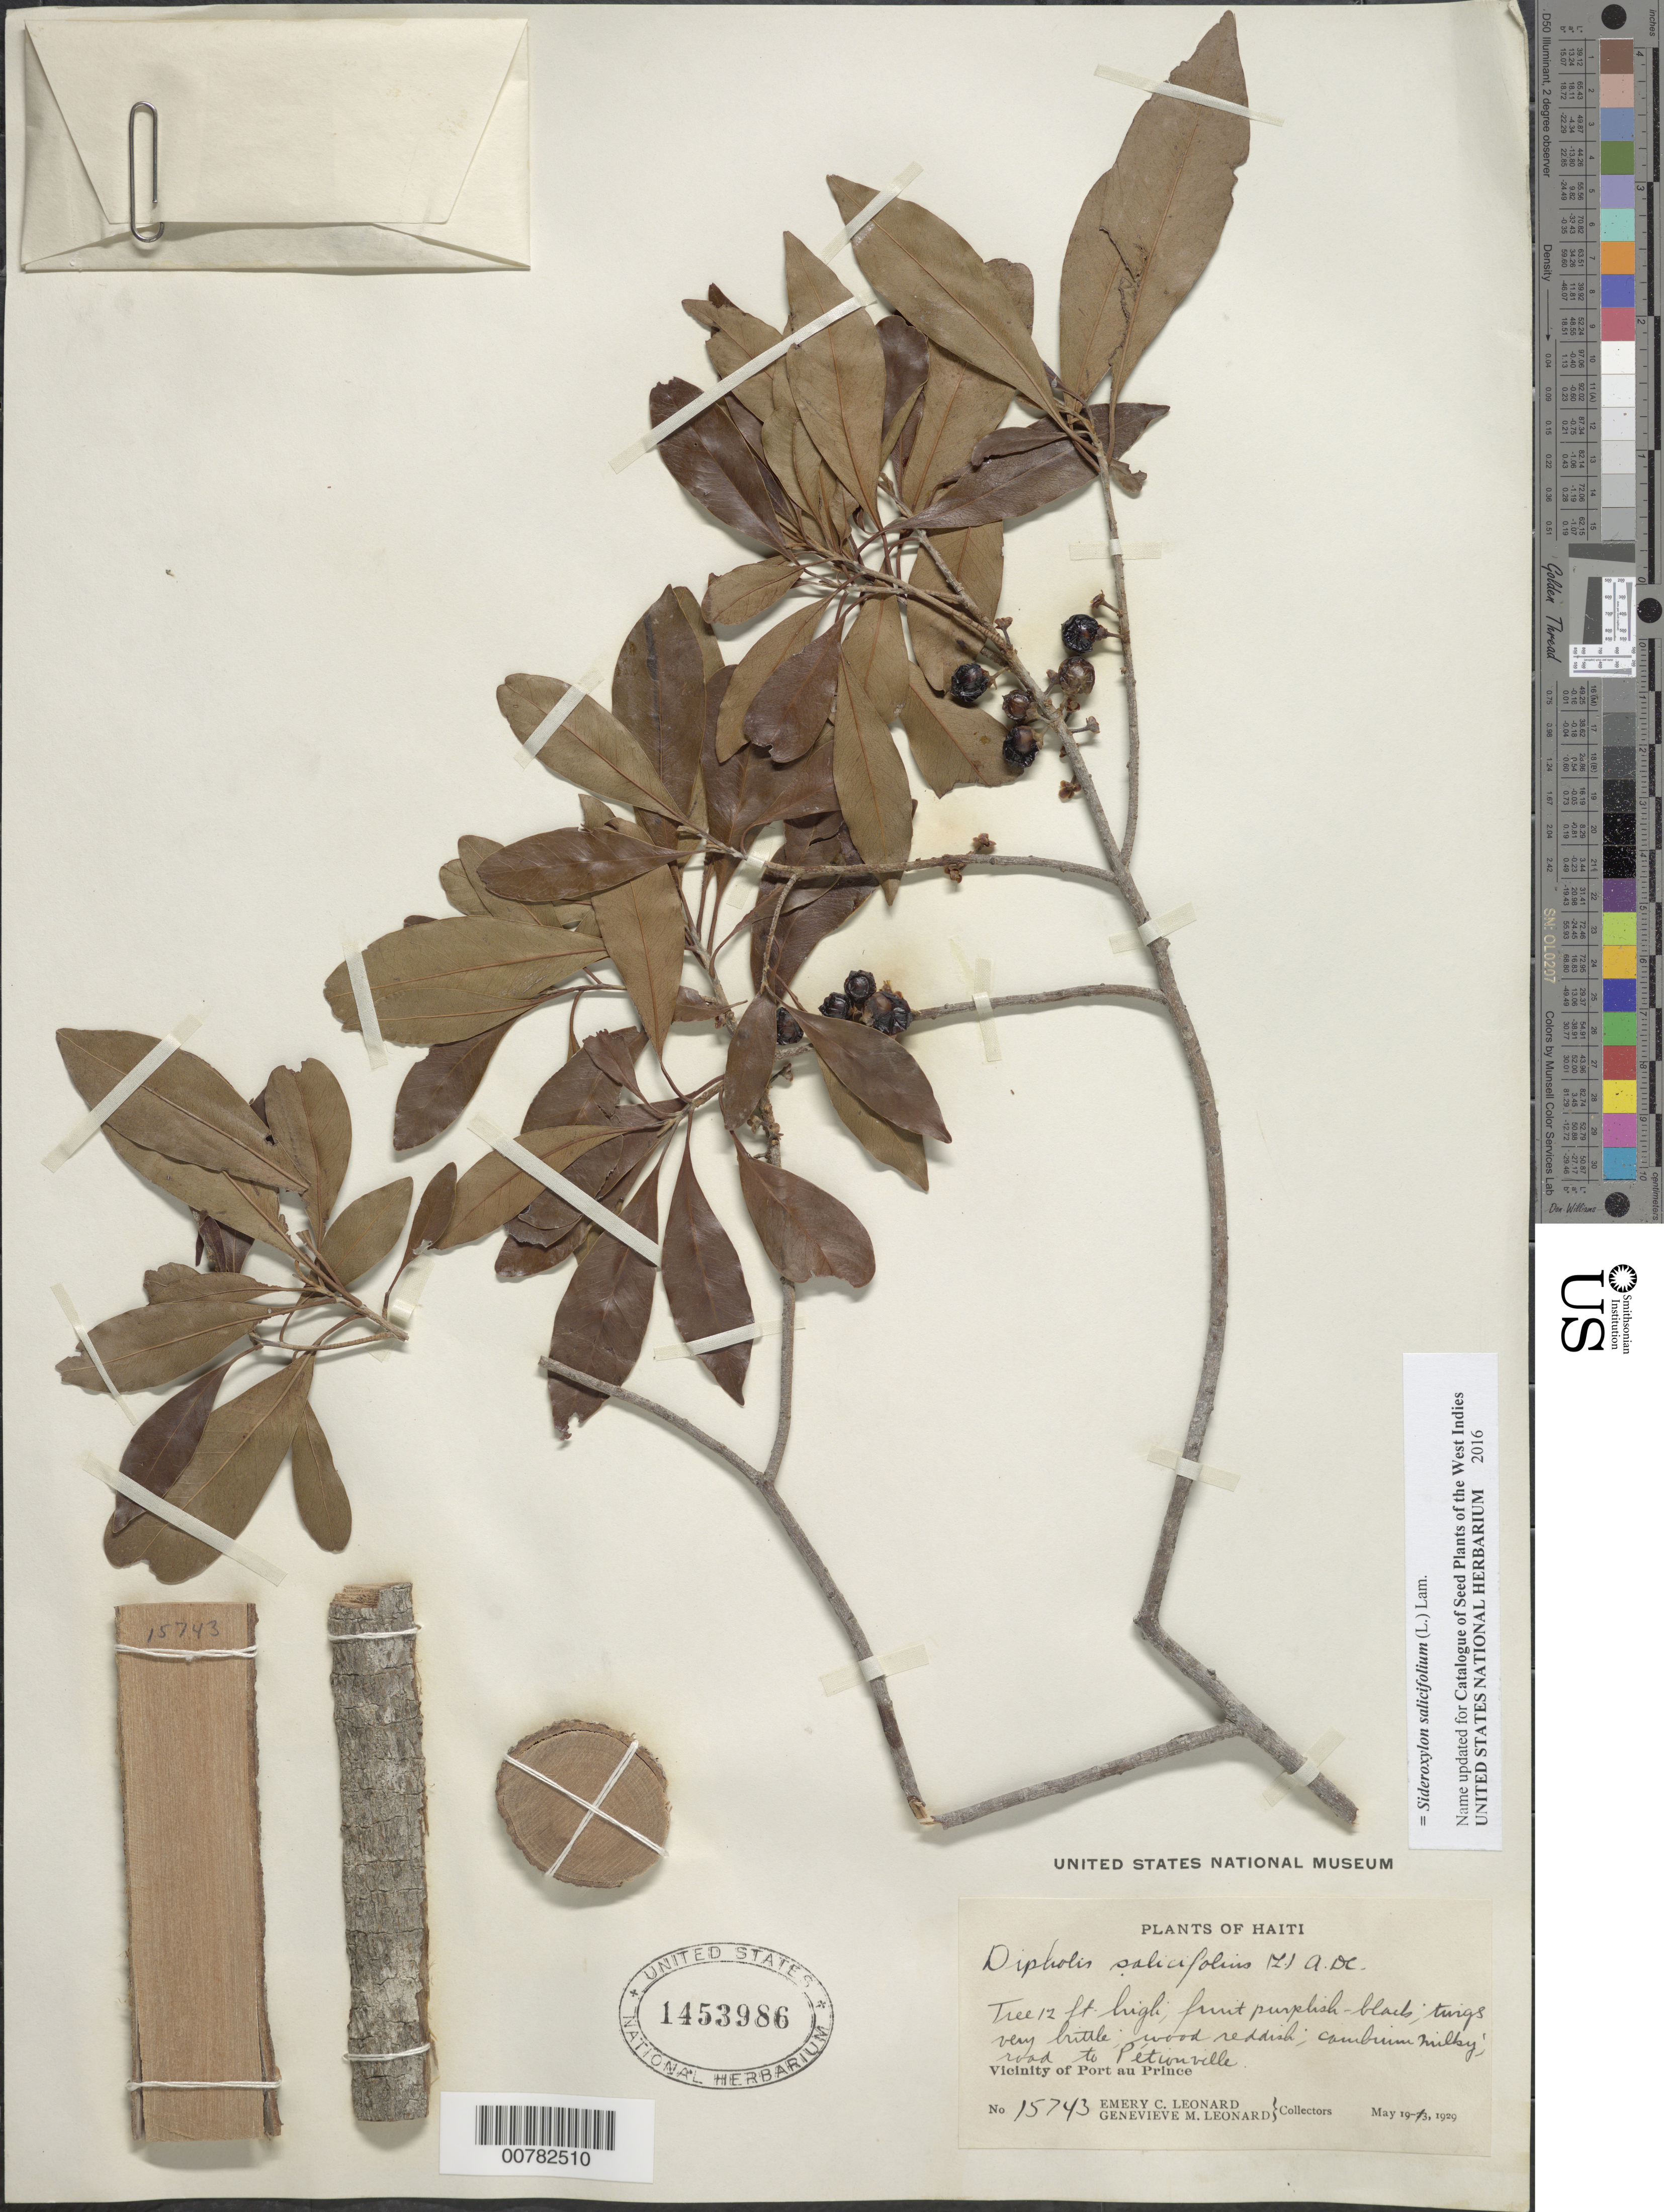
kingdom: Plantae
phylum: Tracheophyta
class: Magnoliopsida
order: Ericales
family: Sapotaceae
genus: Sideroxylon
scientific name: Sideroxylon salicifolium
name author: (L.) Lam.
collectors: E. C. Leonard & G. M. Leonard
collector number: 15743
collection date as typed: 19 May 1929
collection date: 1929-05-19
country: Haiti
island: Hispaniola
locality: Vicinity of Port au Prince, road to Pétionville.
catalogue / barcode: US 1453986